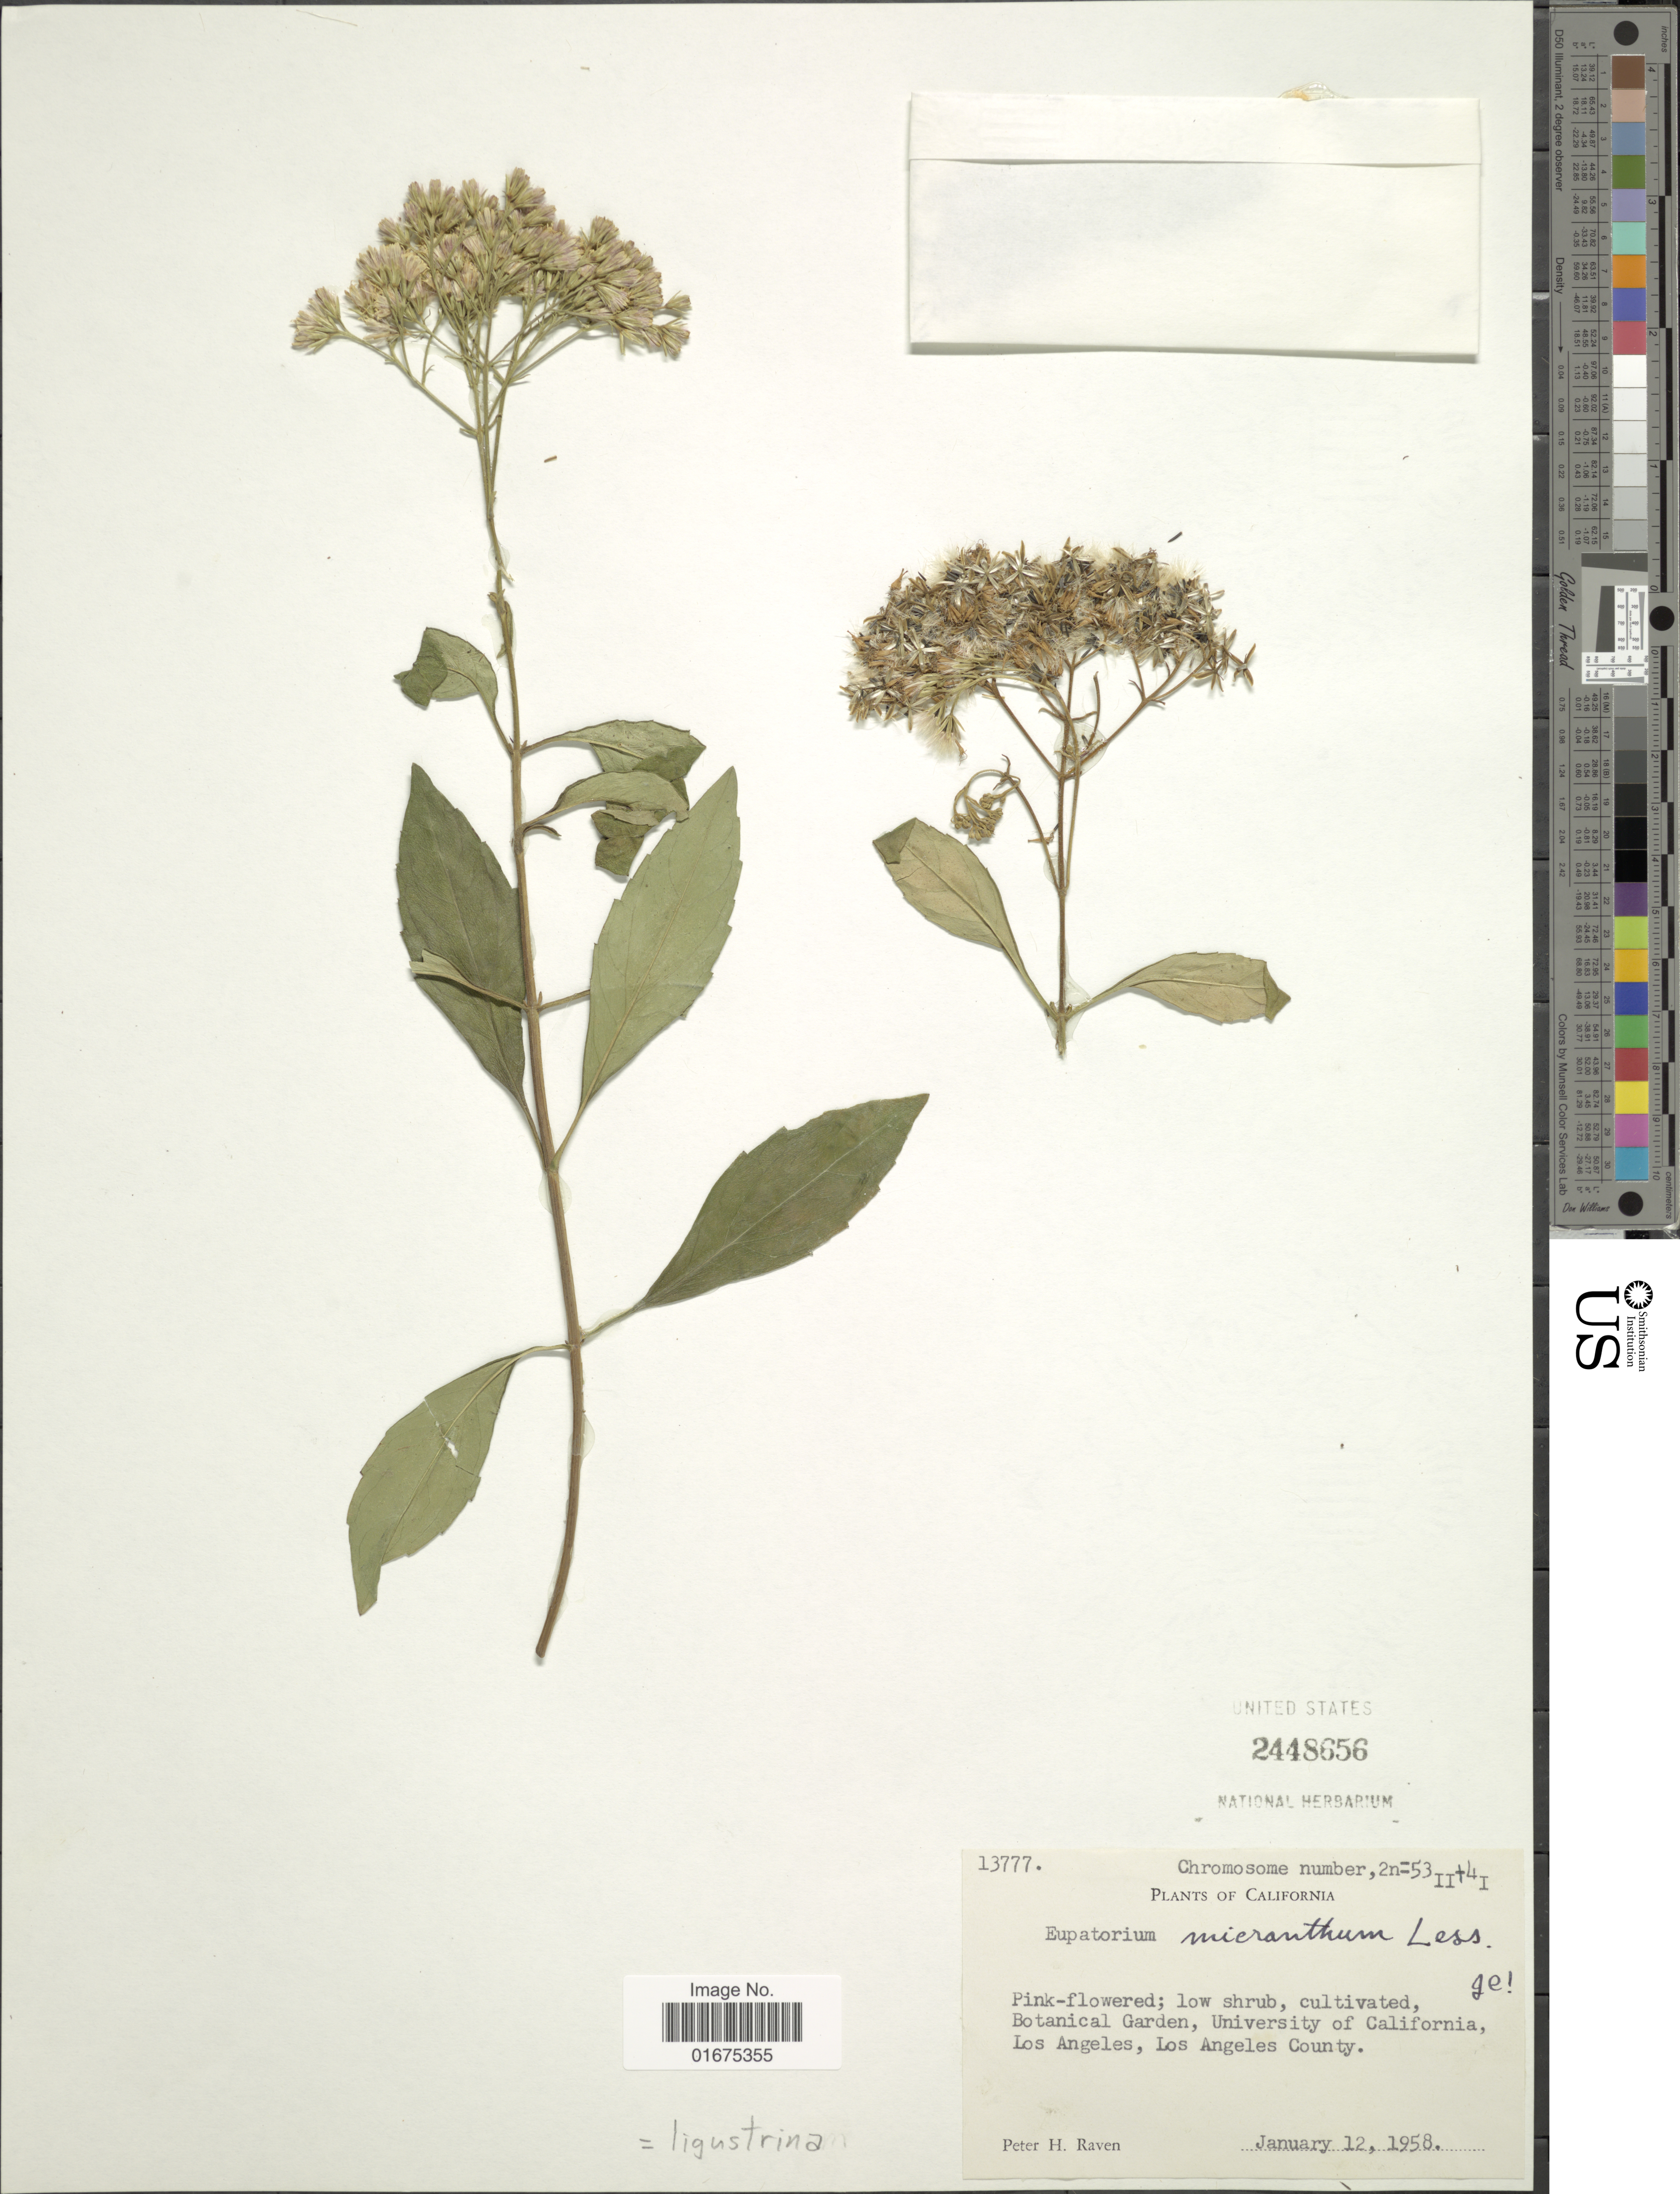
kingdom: Plantae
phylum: Tracheophyta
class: Magnoliopsida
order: Asterales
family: Asteraceae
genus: Ageratina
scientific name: Ageratina ligustrina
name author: (DC.) R.M. King & H. Rob.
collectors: P. Raven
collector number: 13777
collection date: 1958-01-12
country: United States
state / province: California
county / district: Los Angeles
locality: Botanical Garden, University of California, Los Angeles, Los Angeles County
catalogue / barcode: US 2448656